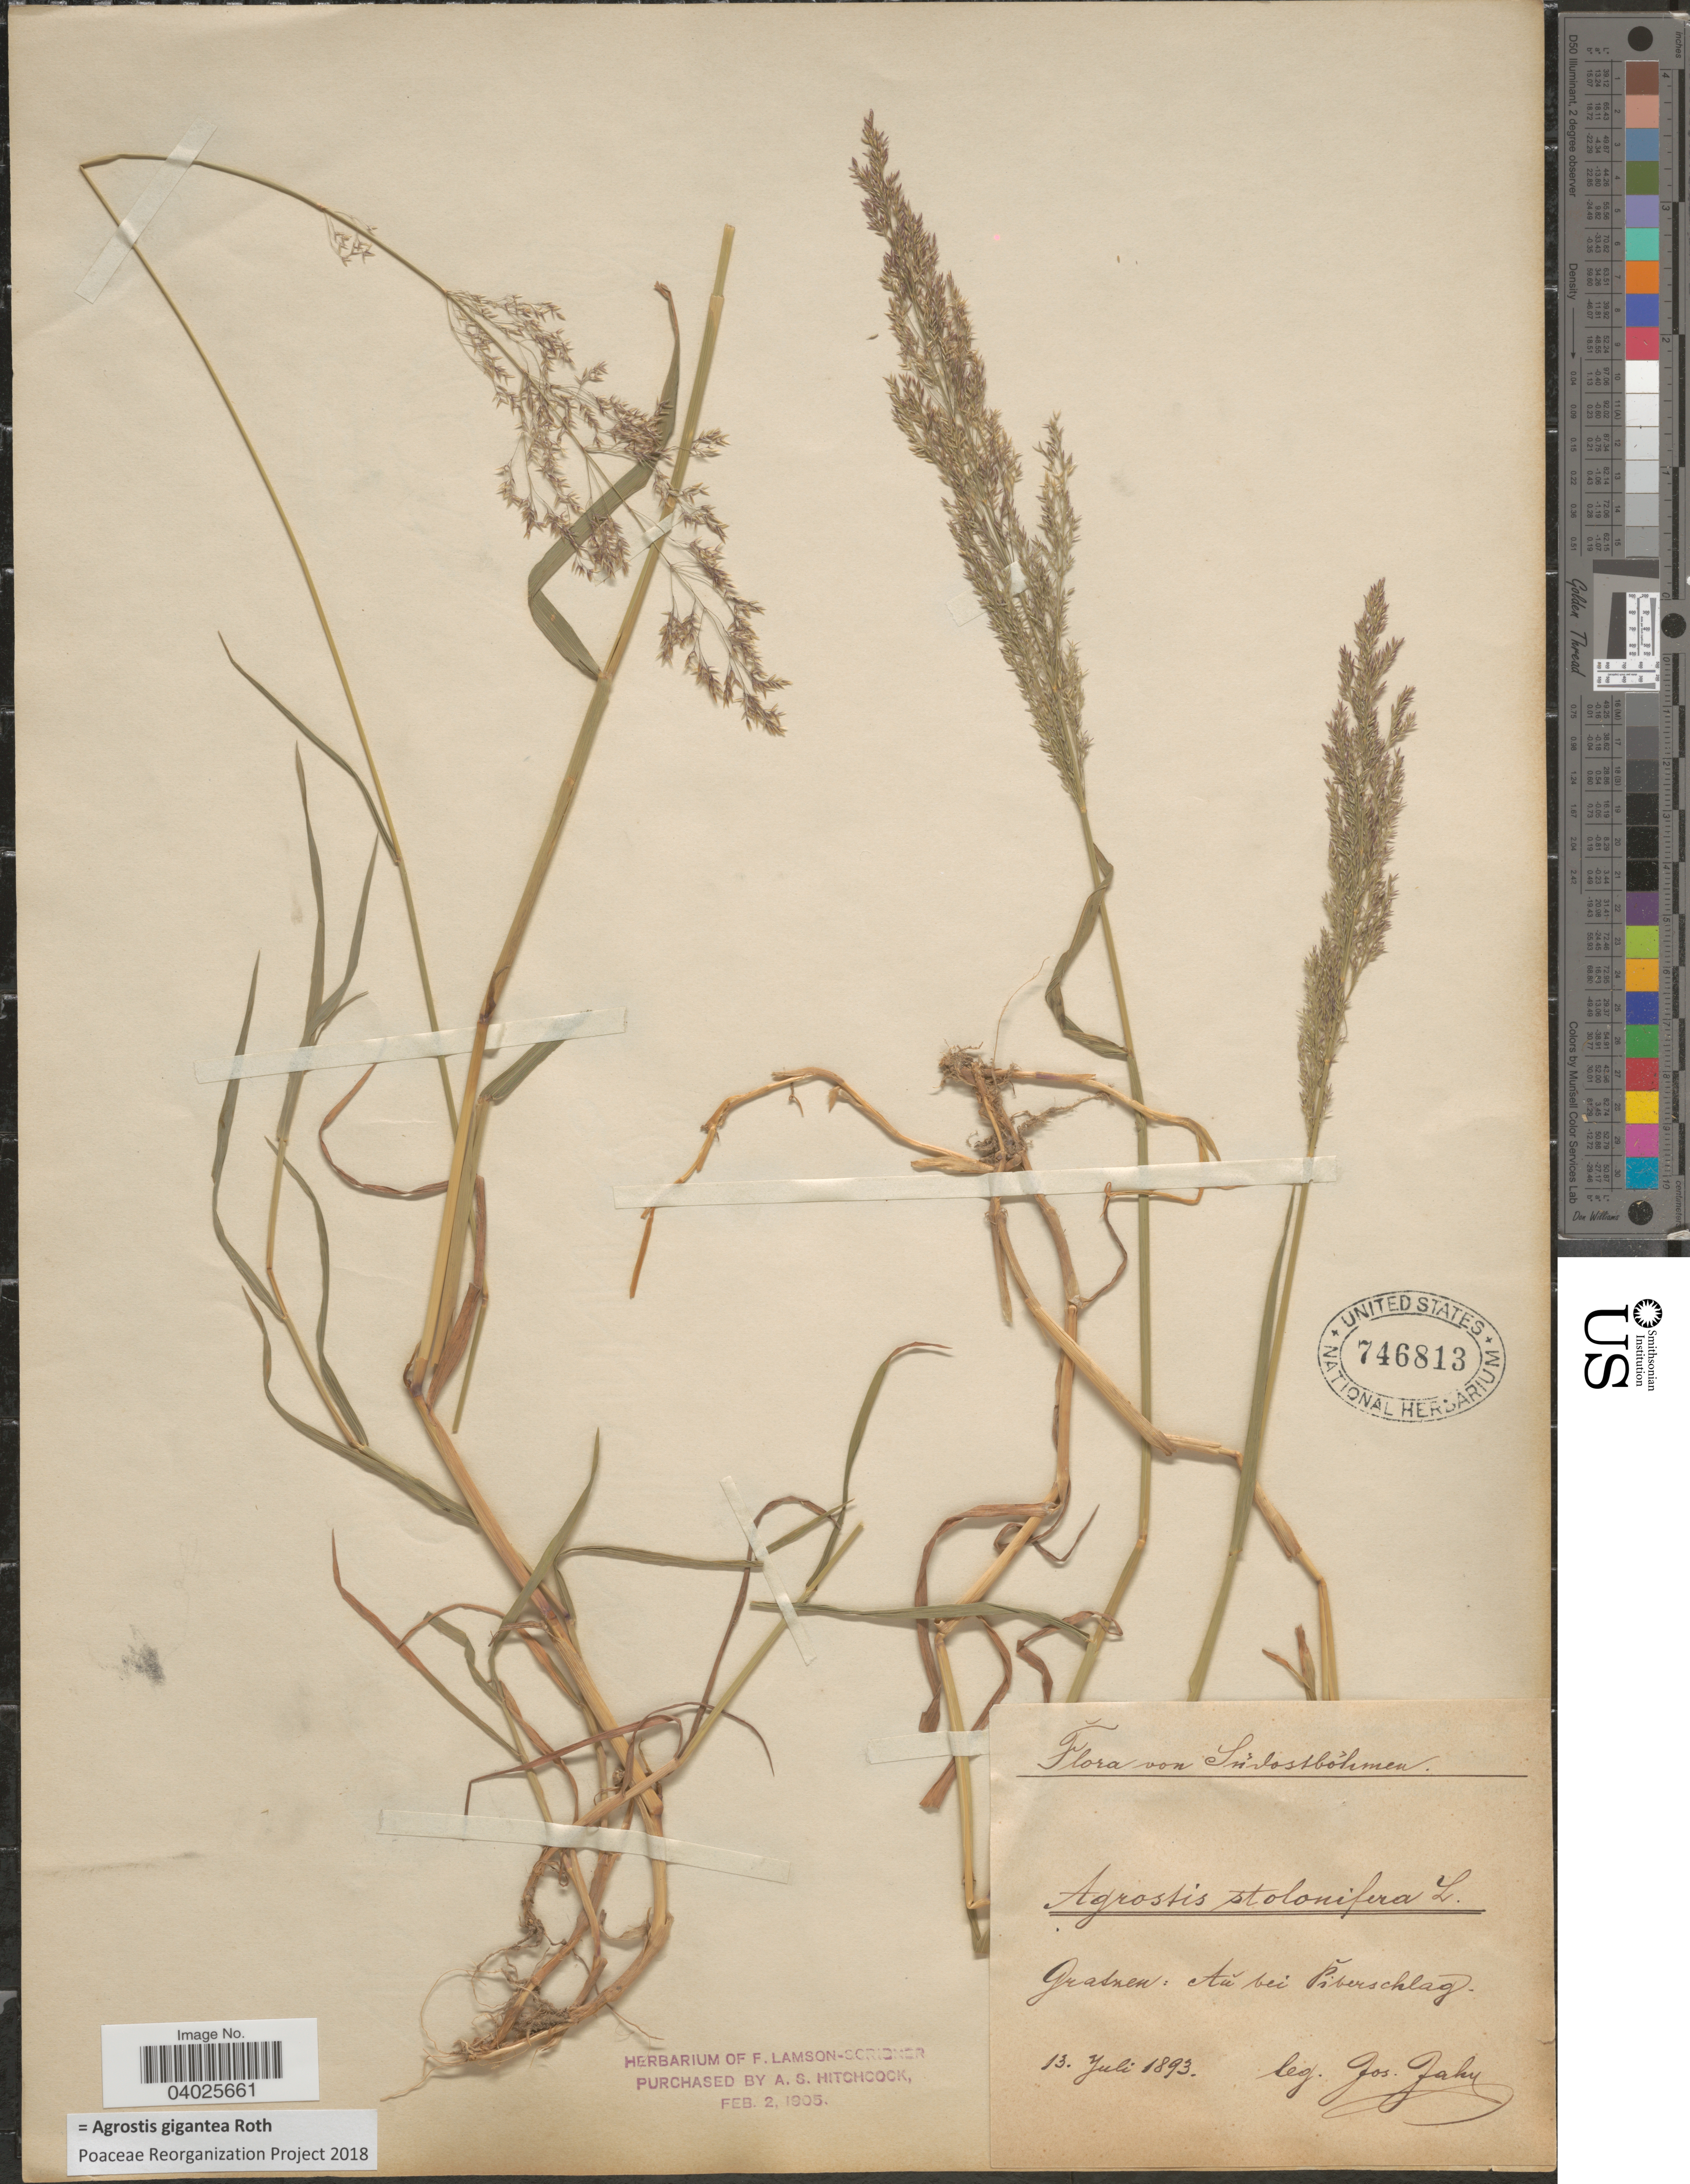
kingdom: Plantae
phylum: Tracheophyta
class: Liliopsida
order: Poales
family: Poaceae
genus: Agrostis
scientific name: Agrostis gigantea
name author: Roth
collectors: J. Jahy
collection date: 1893-07-13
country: Czechia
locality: Südostbôhmen. Graszen: Aŭ bei Piberschlag.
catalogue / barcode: US 746813